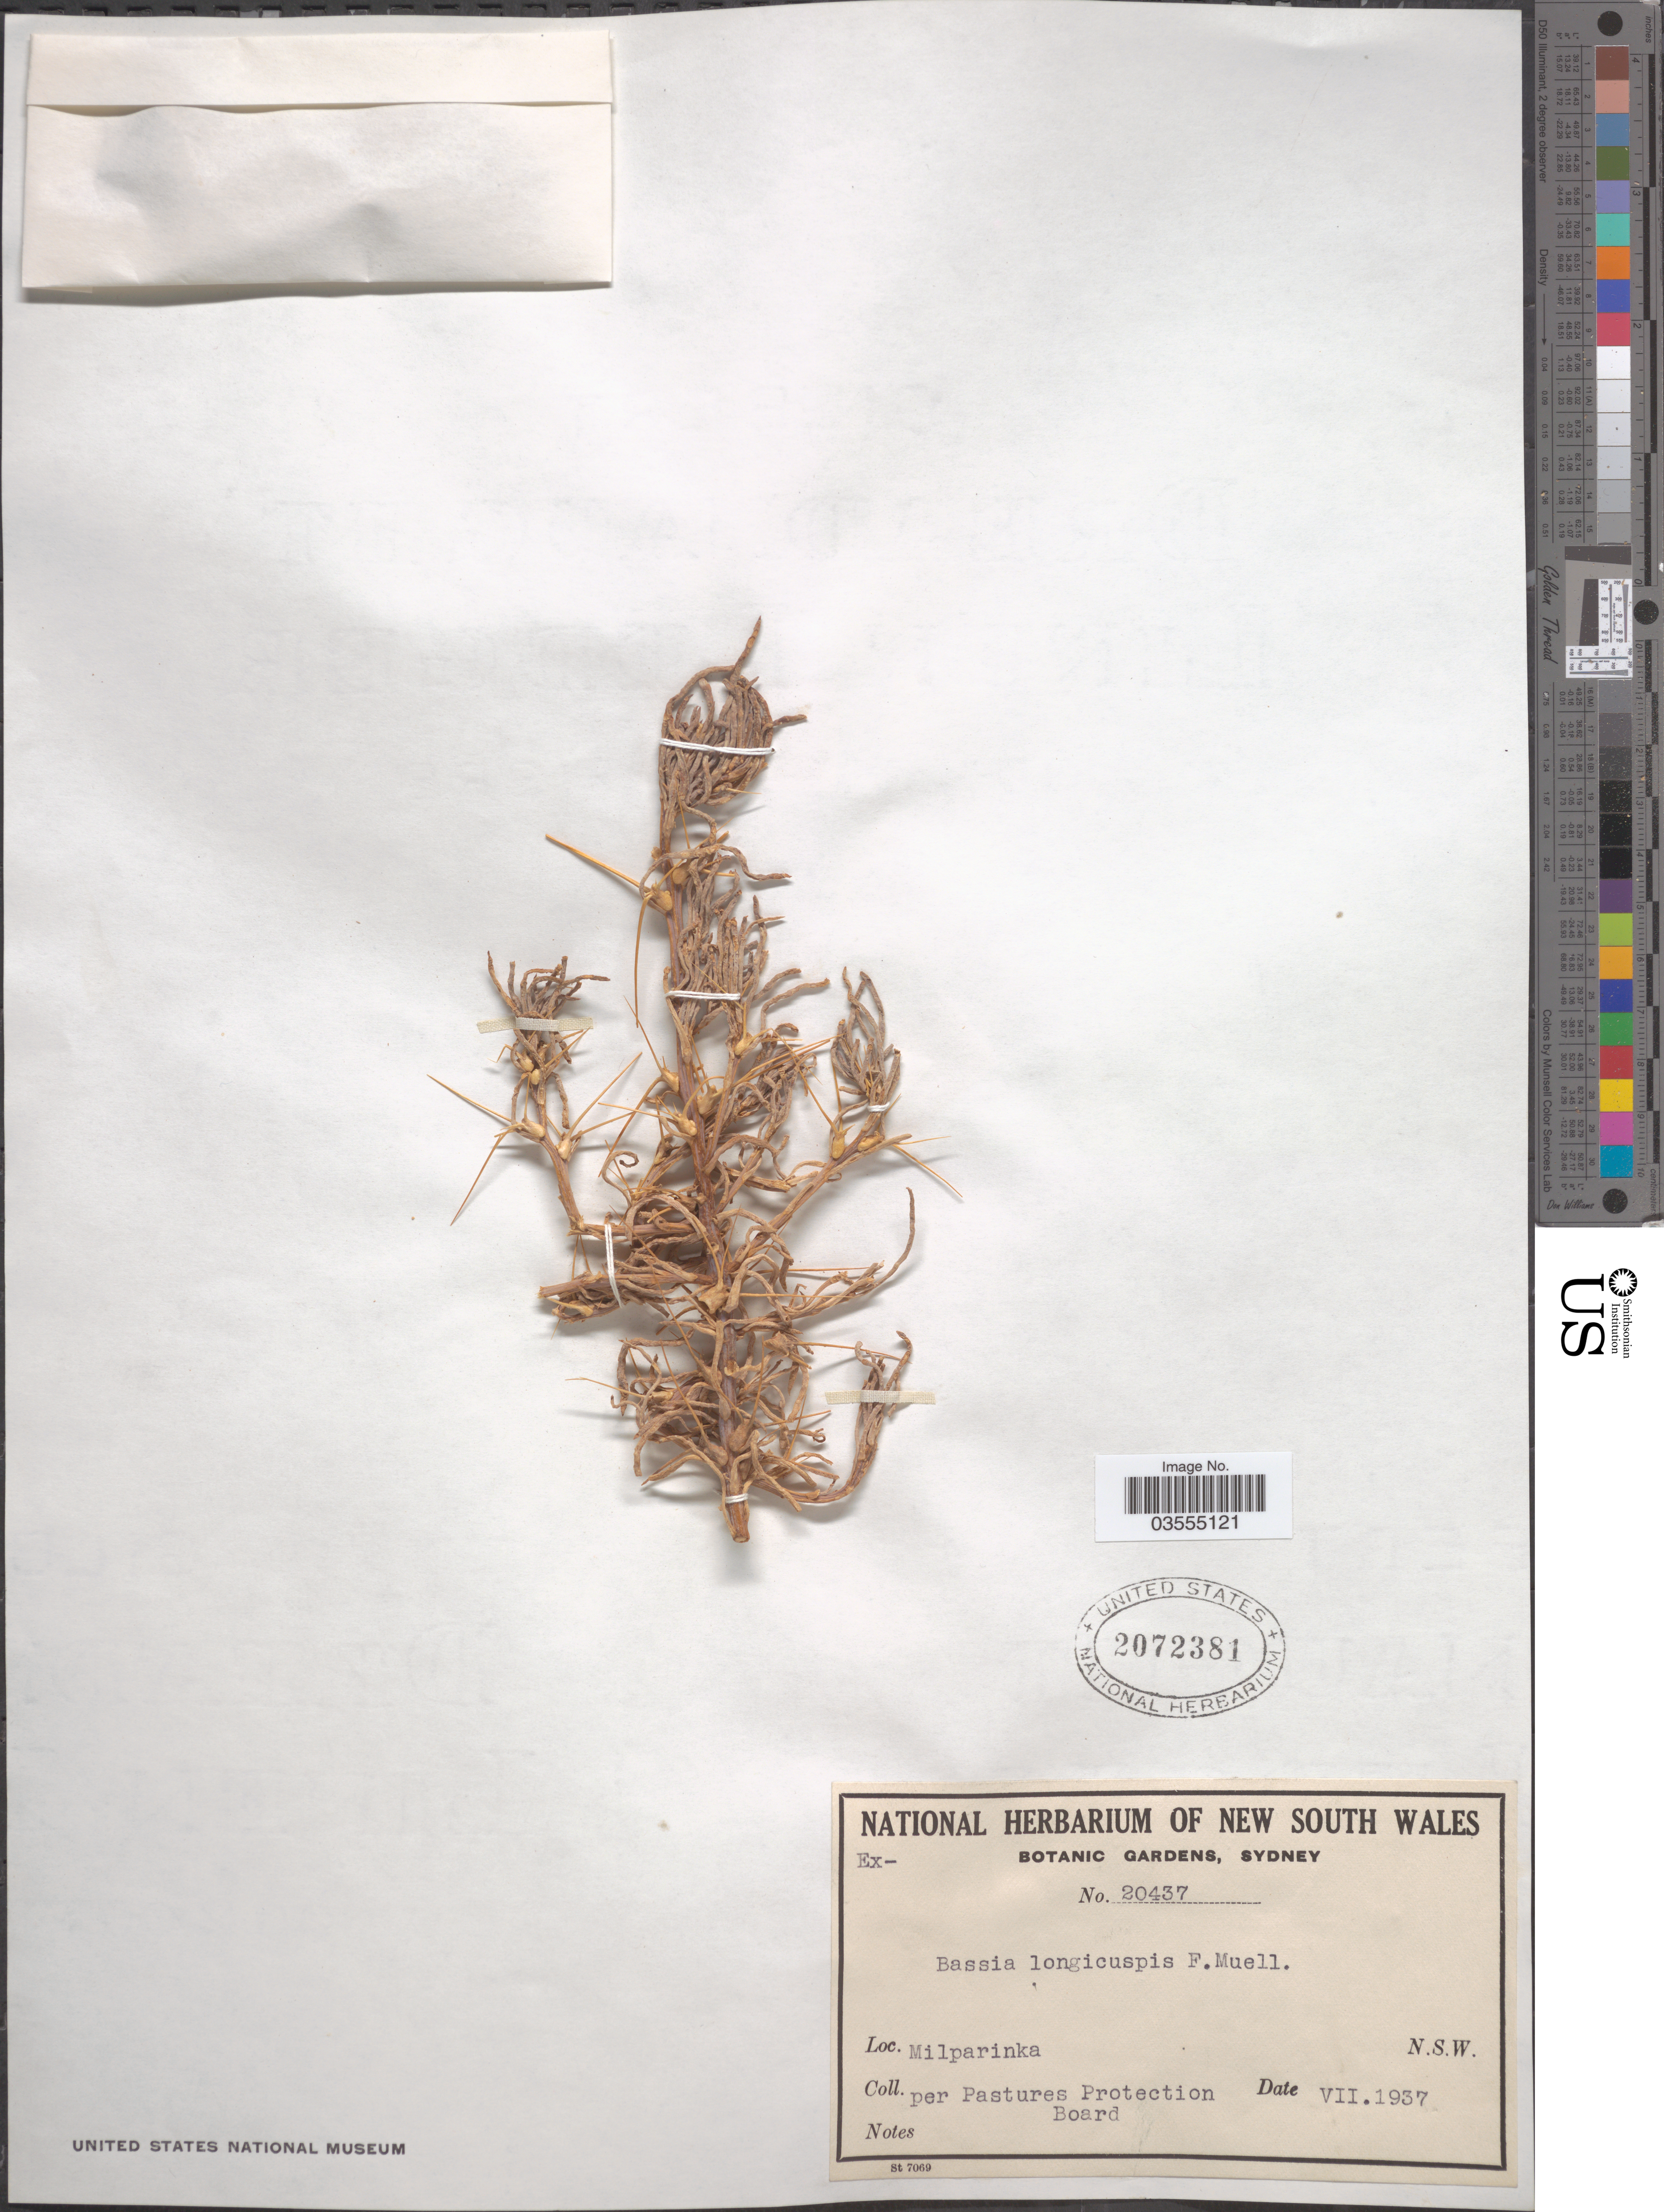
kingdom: Plantae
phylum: Tracheophyta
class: Magnoliopsida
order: Caryophyllales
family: Amaranthaceae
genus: Sclerolaena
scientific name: Sclerolaena longicuspis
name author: (F. Muell.) A.J. Scott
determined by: Strong, Mark T., (BOT), Smithsonian Institution - National Museum of Natural History (UNITED STATES)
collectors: Per Pastures Protection Board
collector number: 20437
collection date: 1937-07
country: Australia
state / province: New South Wales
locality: Milparinka.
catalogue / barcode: US 2072381